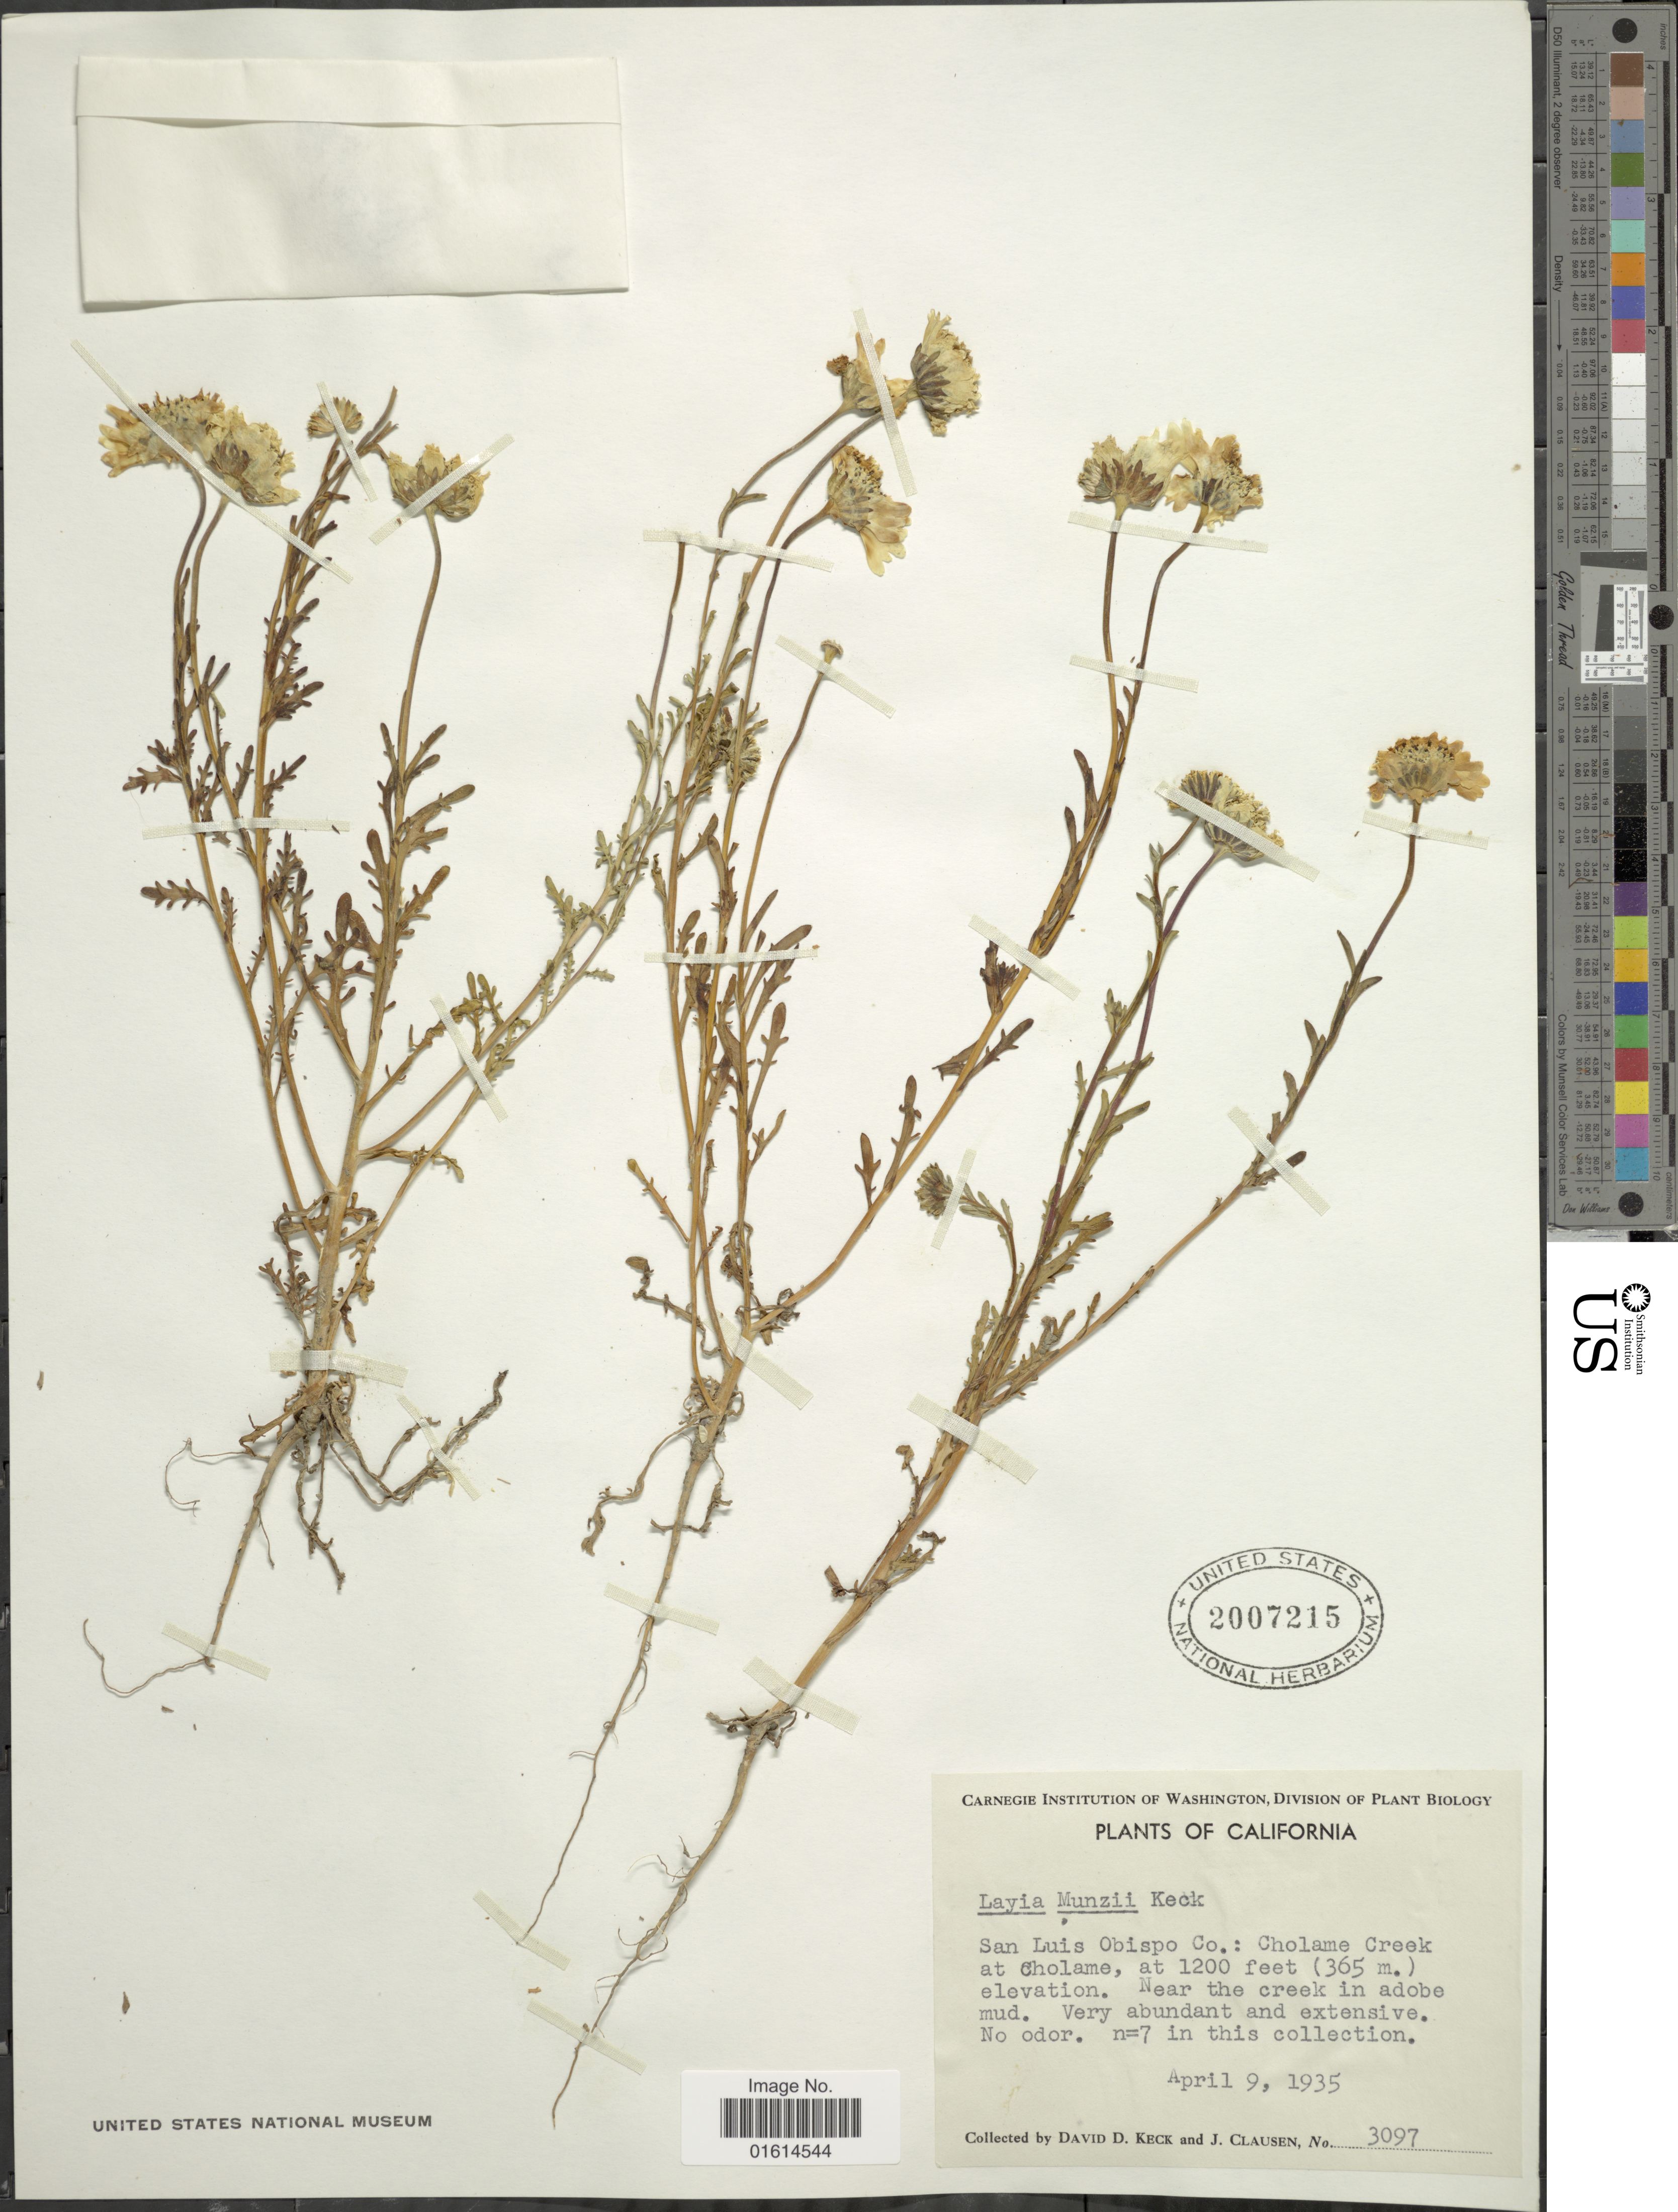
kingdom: Plantae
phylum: Tracheophyta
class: Magnoliopsida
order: Asterales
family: Asteraceae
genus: Layia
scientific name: Layia munzii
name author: D.D. Keck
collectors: D. D. Keck & J. Clausen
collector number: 3097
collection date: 1935-04-09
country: United States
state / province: California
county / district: San Luis Obispo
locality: San Luis Obispo Co., Cholame Creek at Cholame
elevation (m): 366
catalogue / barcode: US 2007215